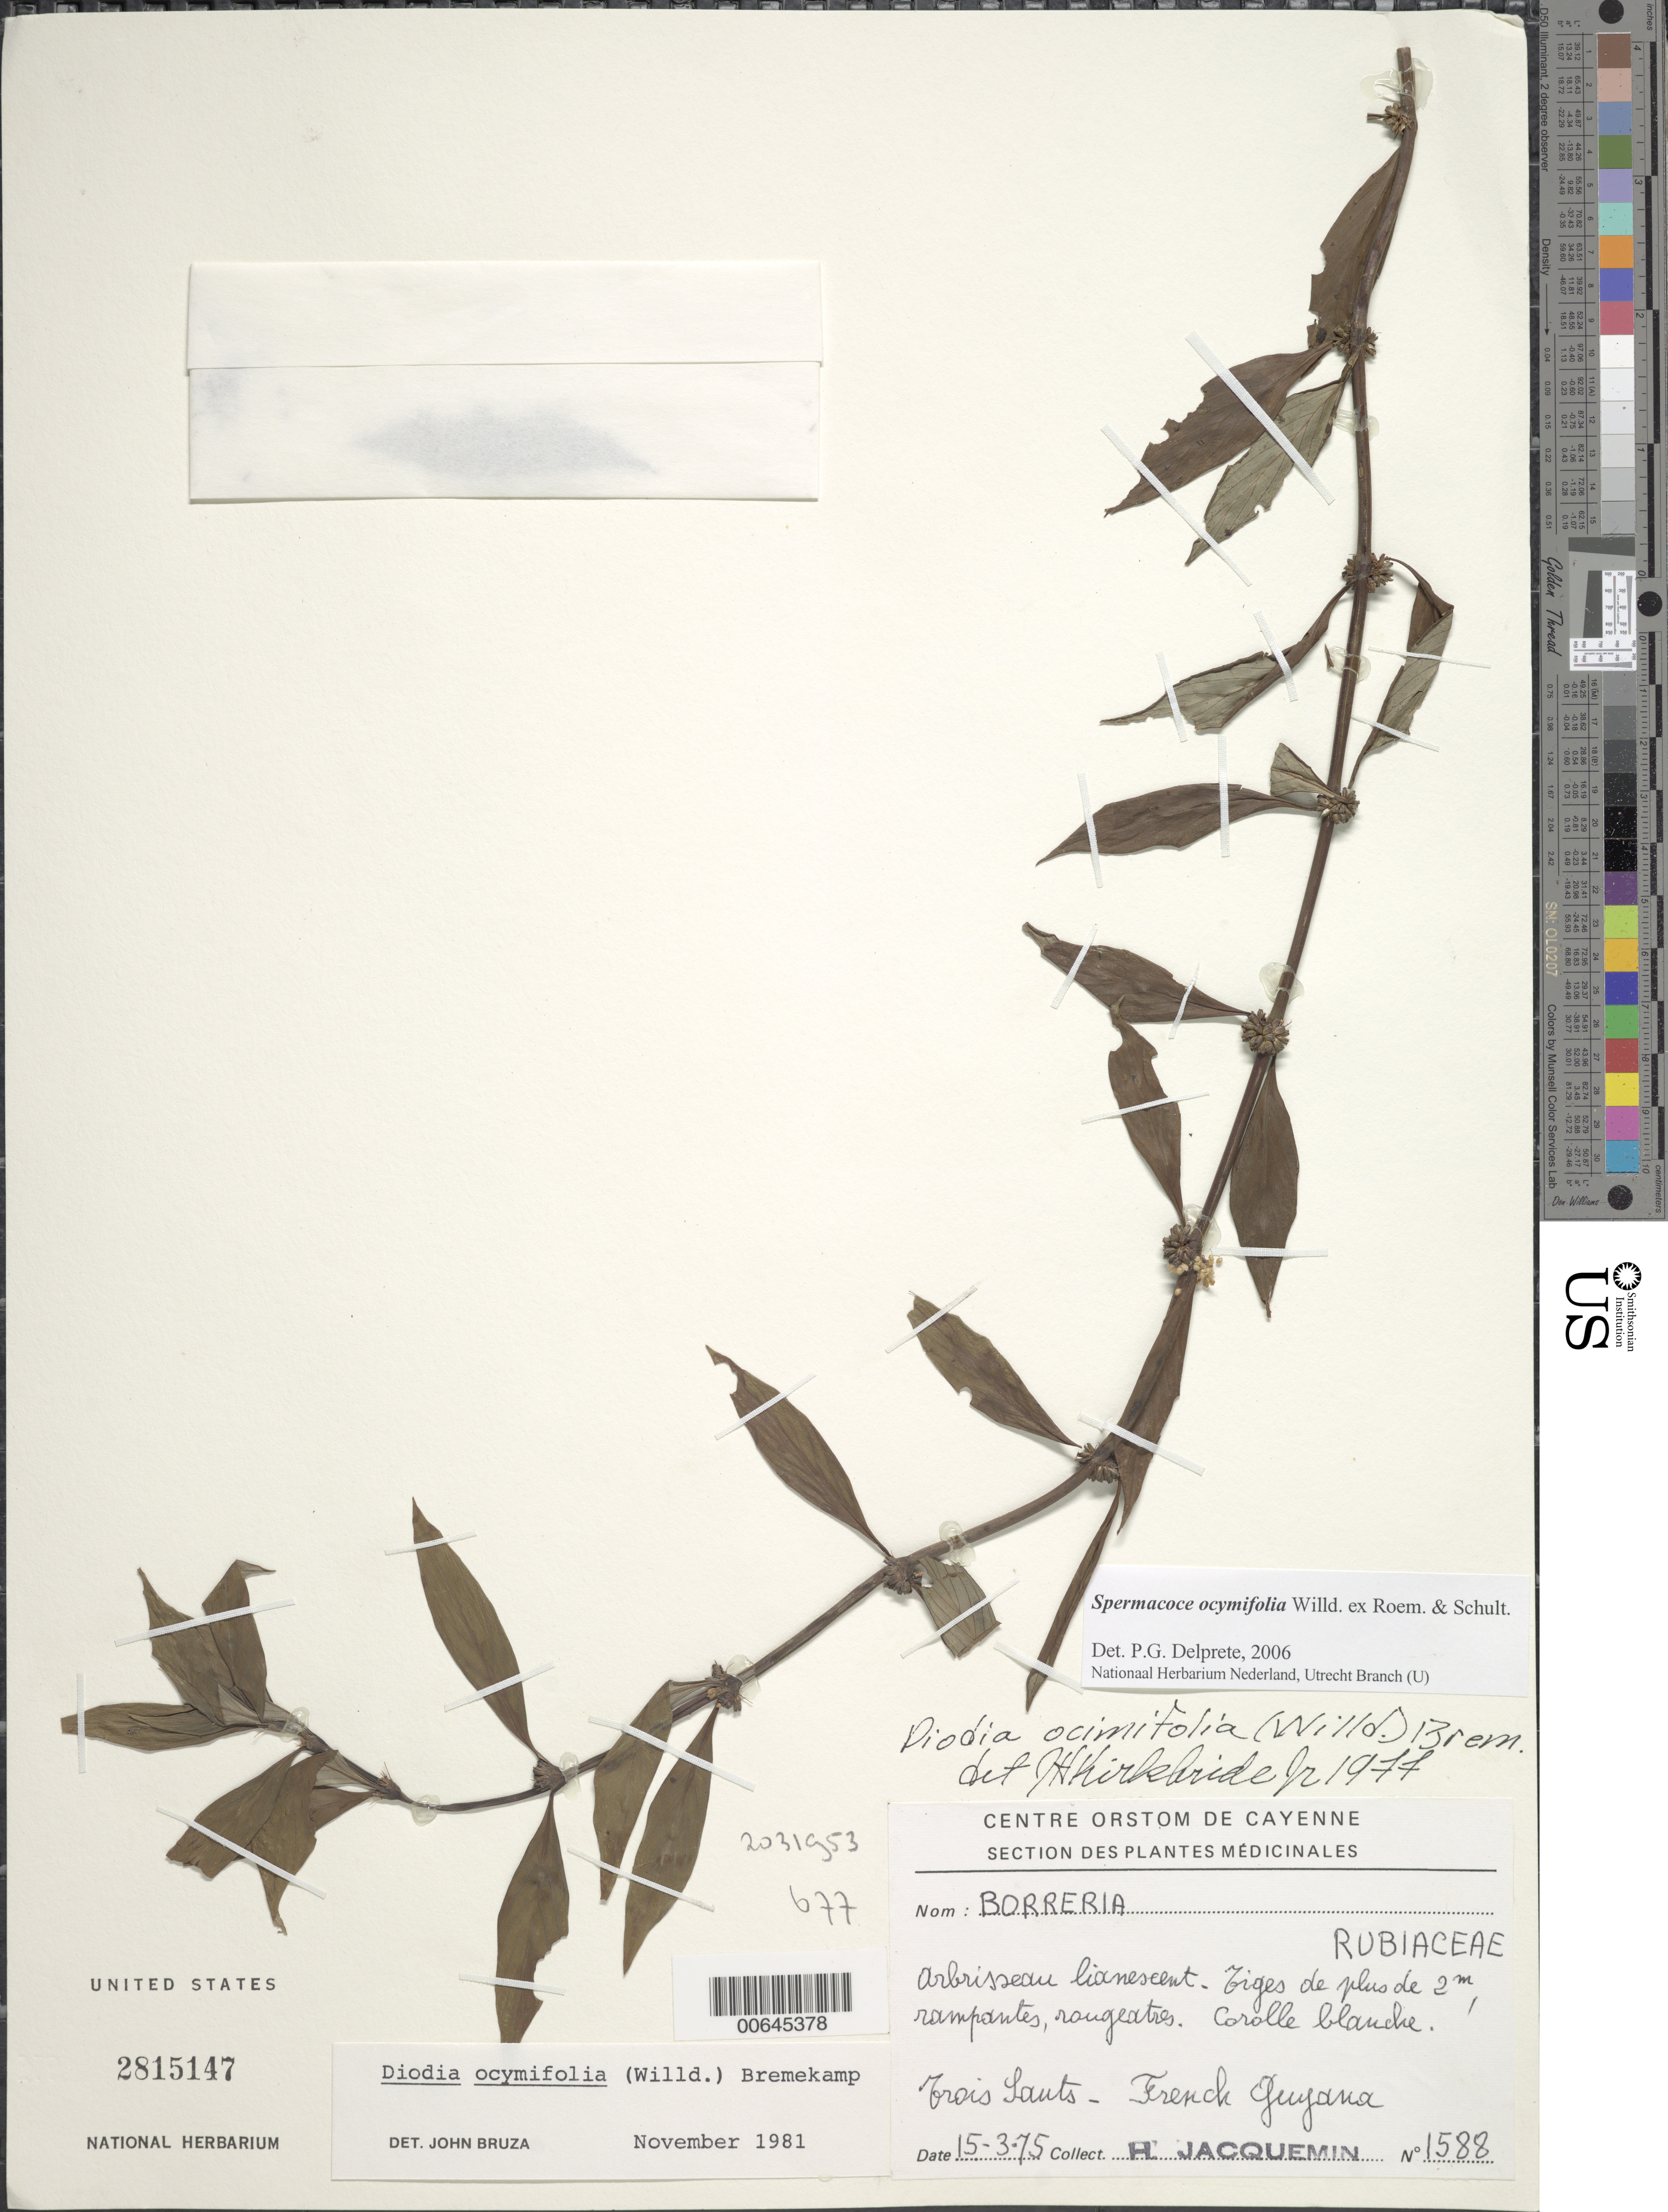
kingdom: Plantae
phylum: Tracheophyta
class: Magnoliopsida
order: Gentianales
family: Rubiaceae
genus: Spermacoce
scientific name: Spermacoce ocymifolia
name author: Willd. ex Roem. & Schult.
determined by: Delprete, P. G., Herb. de Guyane Cay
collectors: H. Jacquemin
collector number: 1588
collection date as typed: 15-Mar-75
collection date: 1975-03-15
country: French Guiana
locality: Trois Sauts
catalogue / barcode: US 2815147